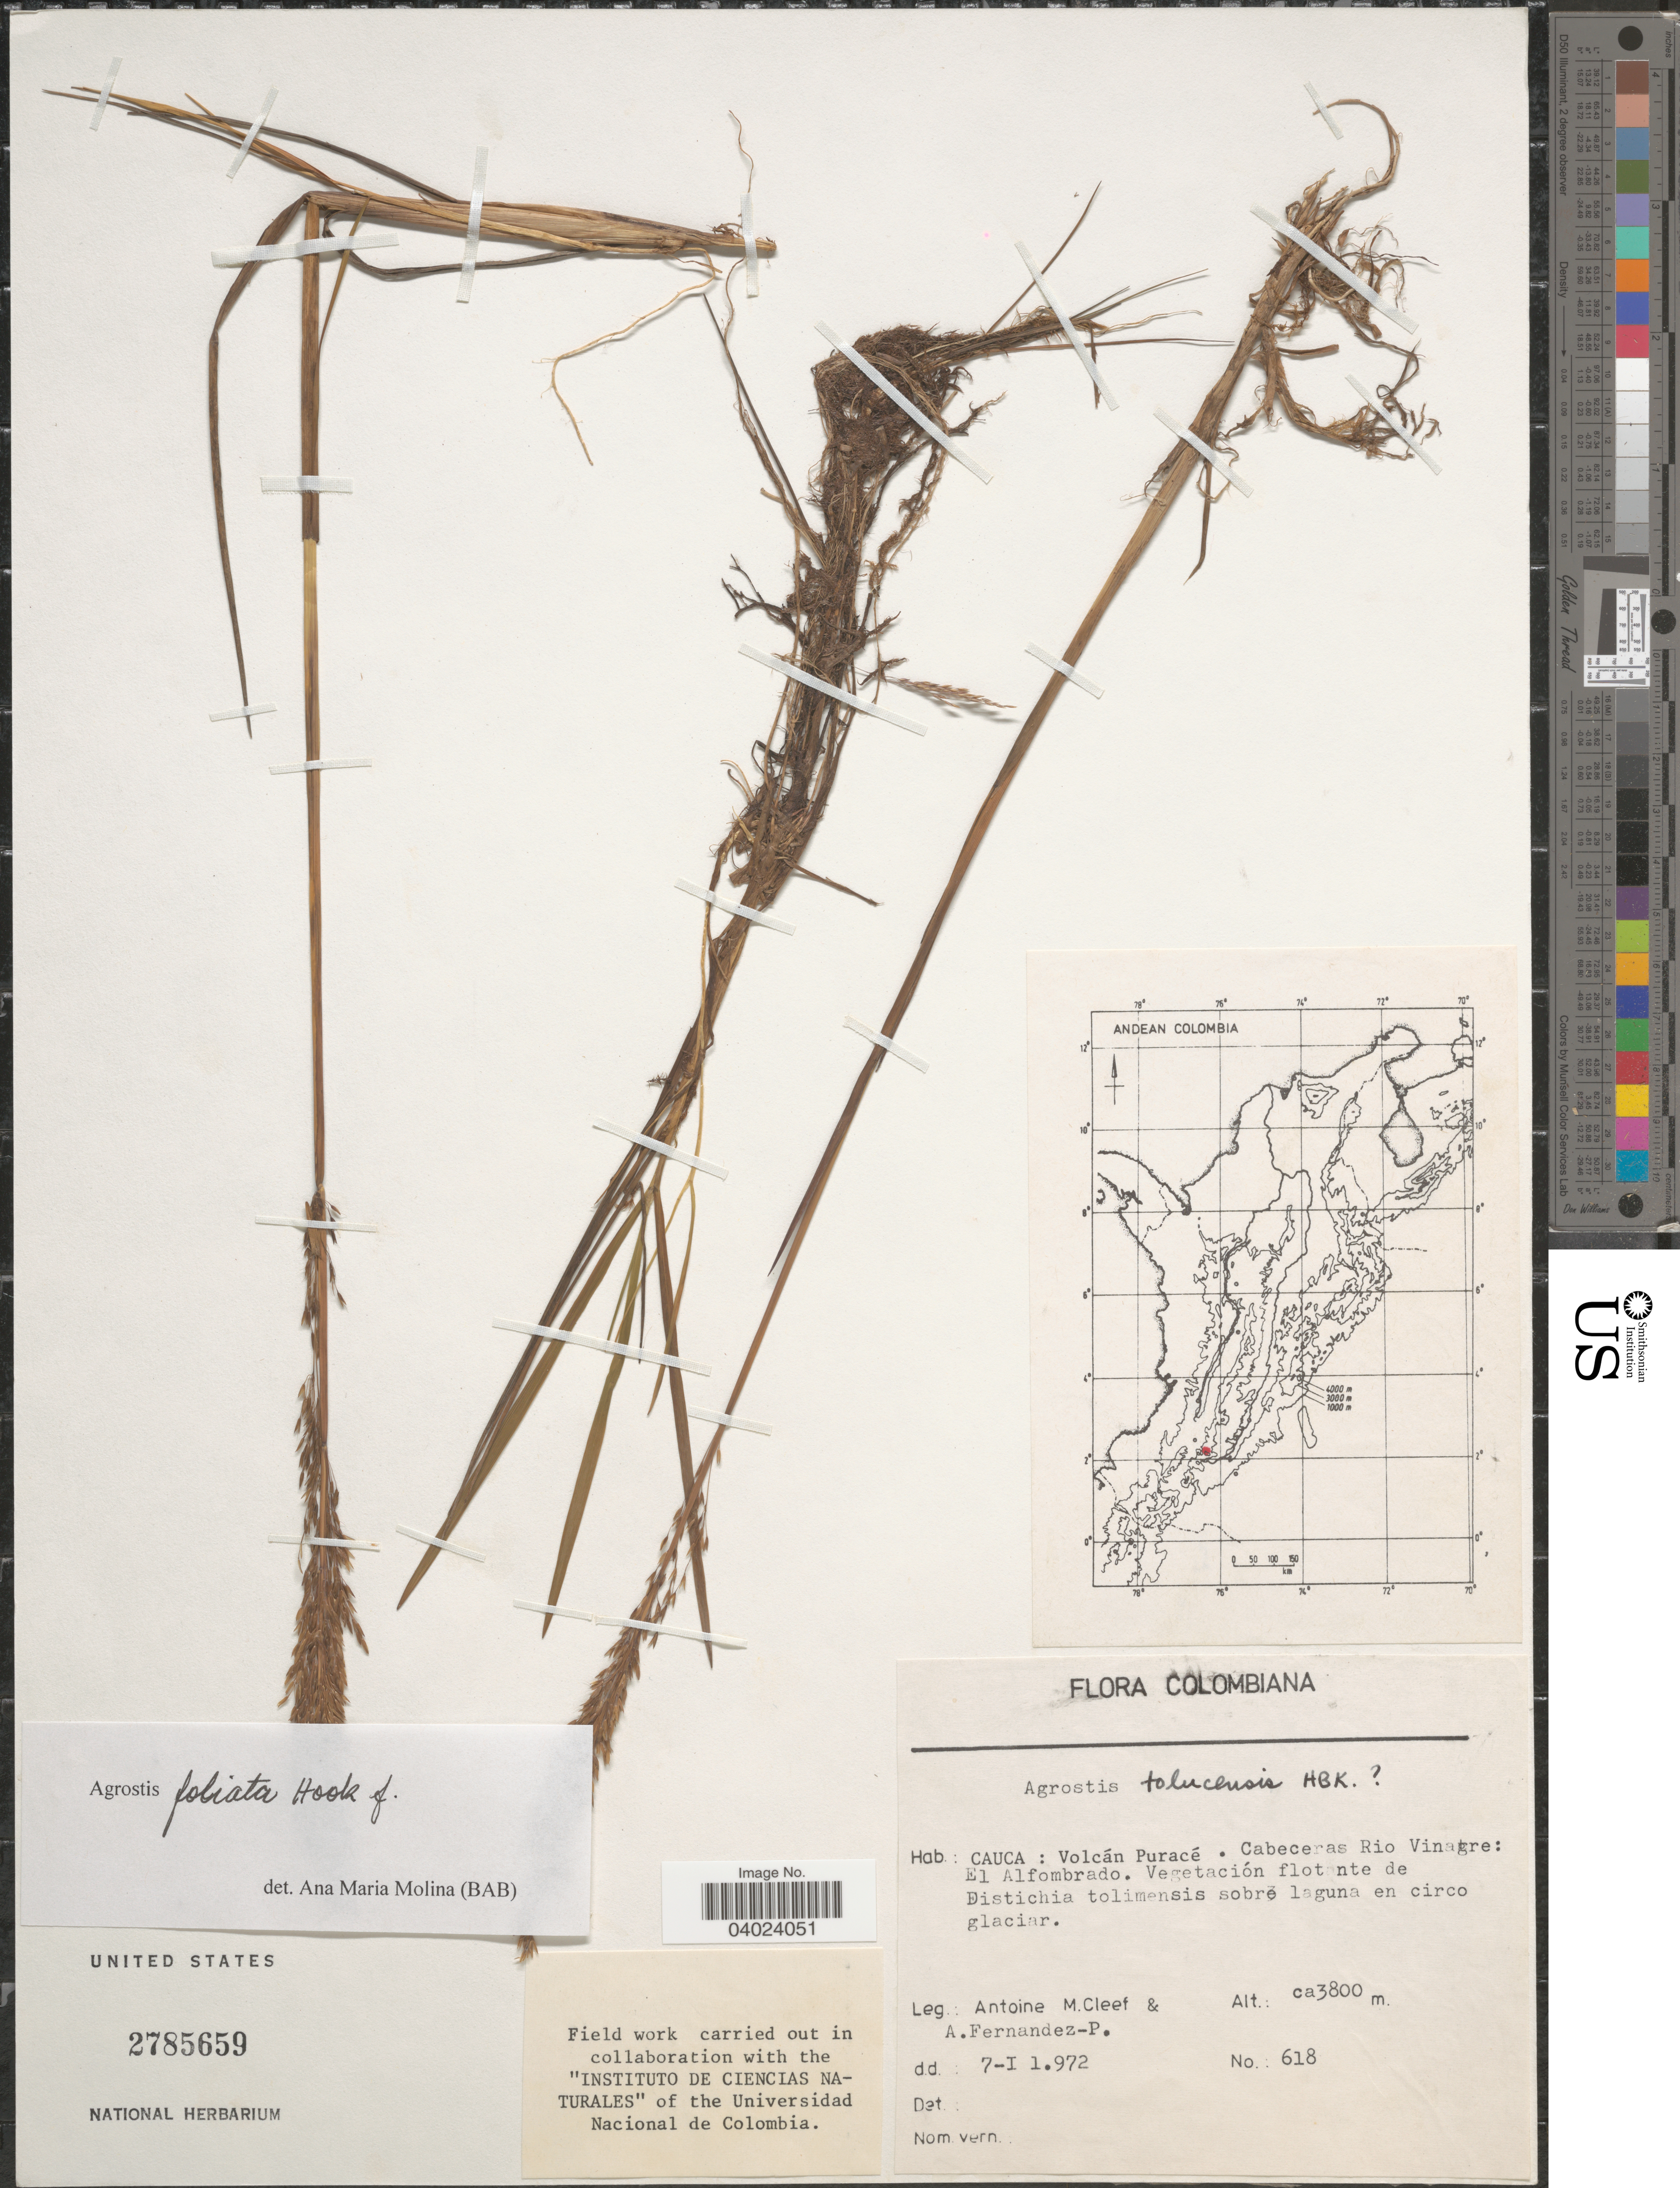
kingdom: Plantae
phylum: Tracheophyta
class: Liliopsida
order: Poales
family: Poaceae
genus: Agrostis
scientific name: Agrostis foliata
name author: Hook. f.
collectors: A. M. Cleef & A. Fernández-Pérez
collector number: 618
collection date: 1972-01-07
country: Colombia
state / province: Cauca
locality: Volcán Puracé. Cabeceras Rio Vinagre: El Alfombrado.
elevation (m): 3800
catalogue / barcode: US 2785659